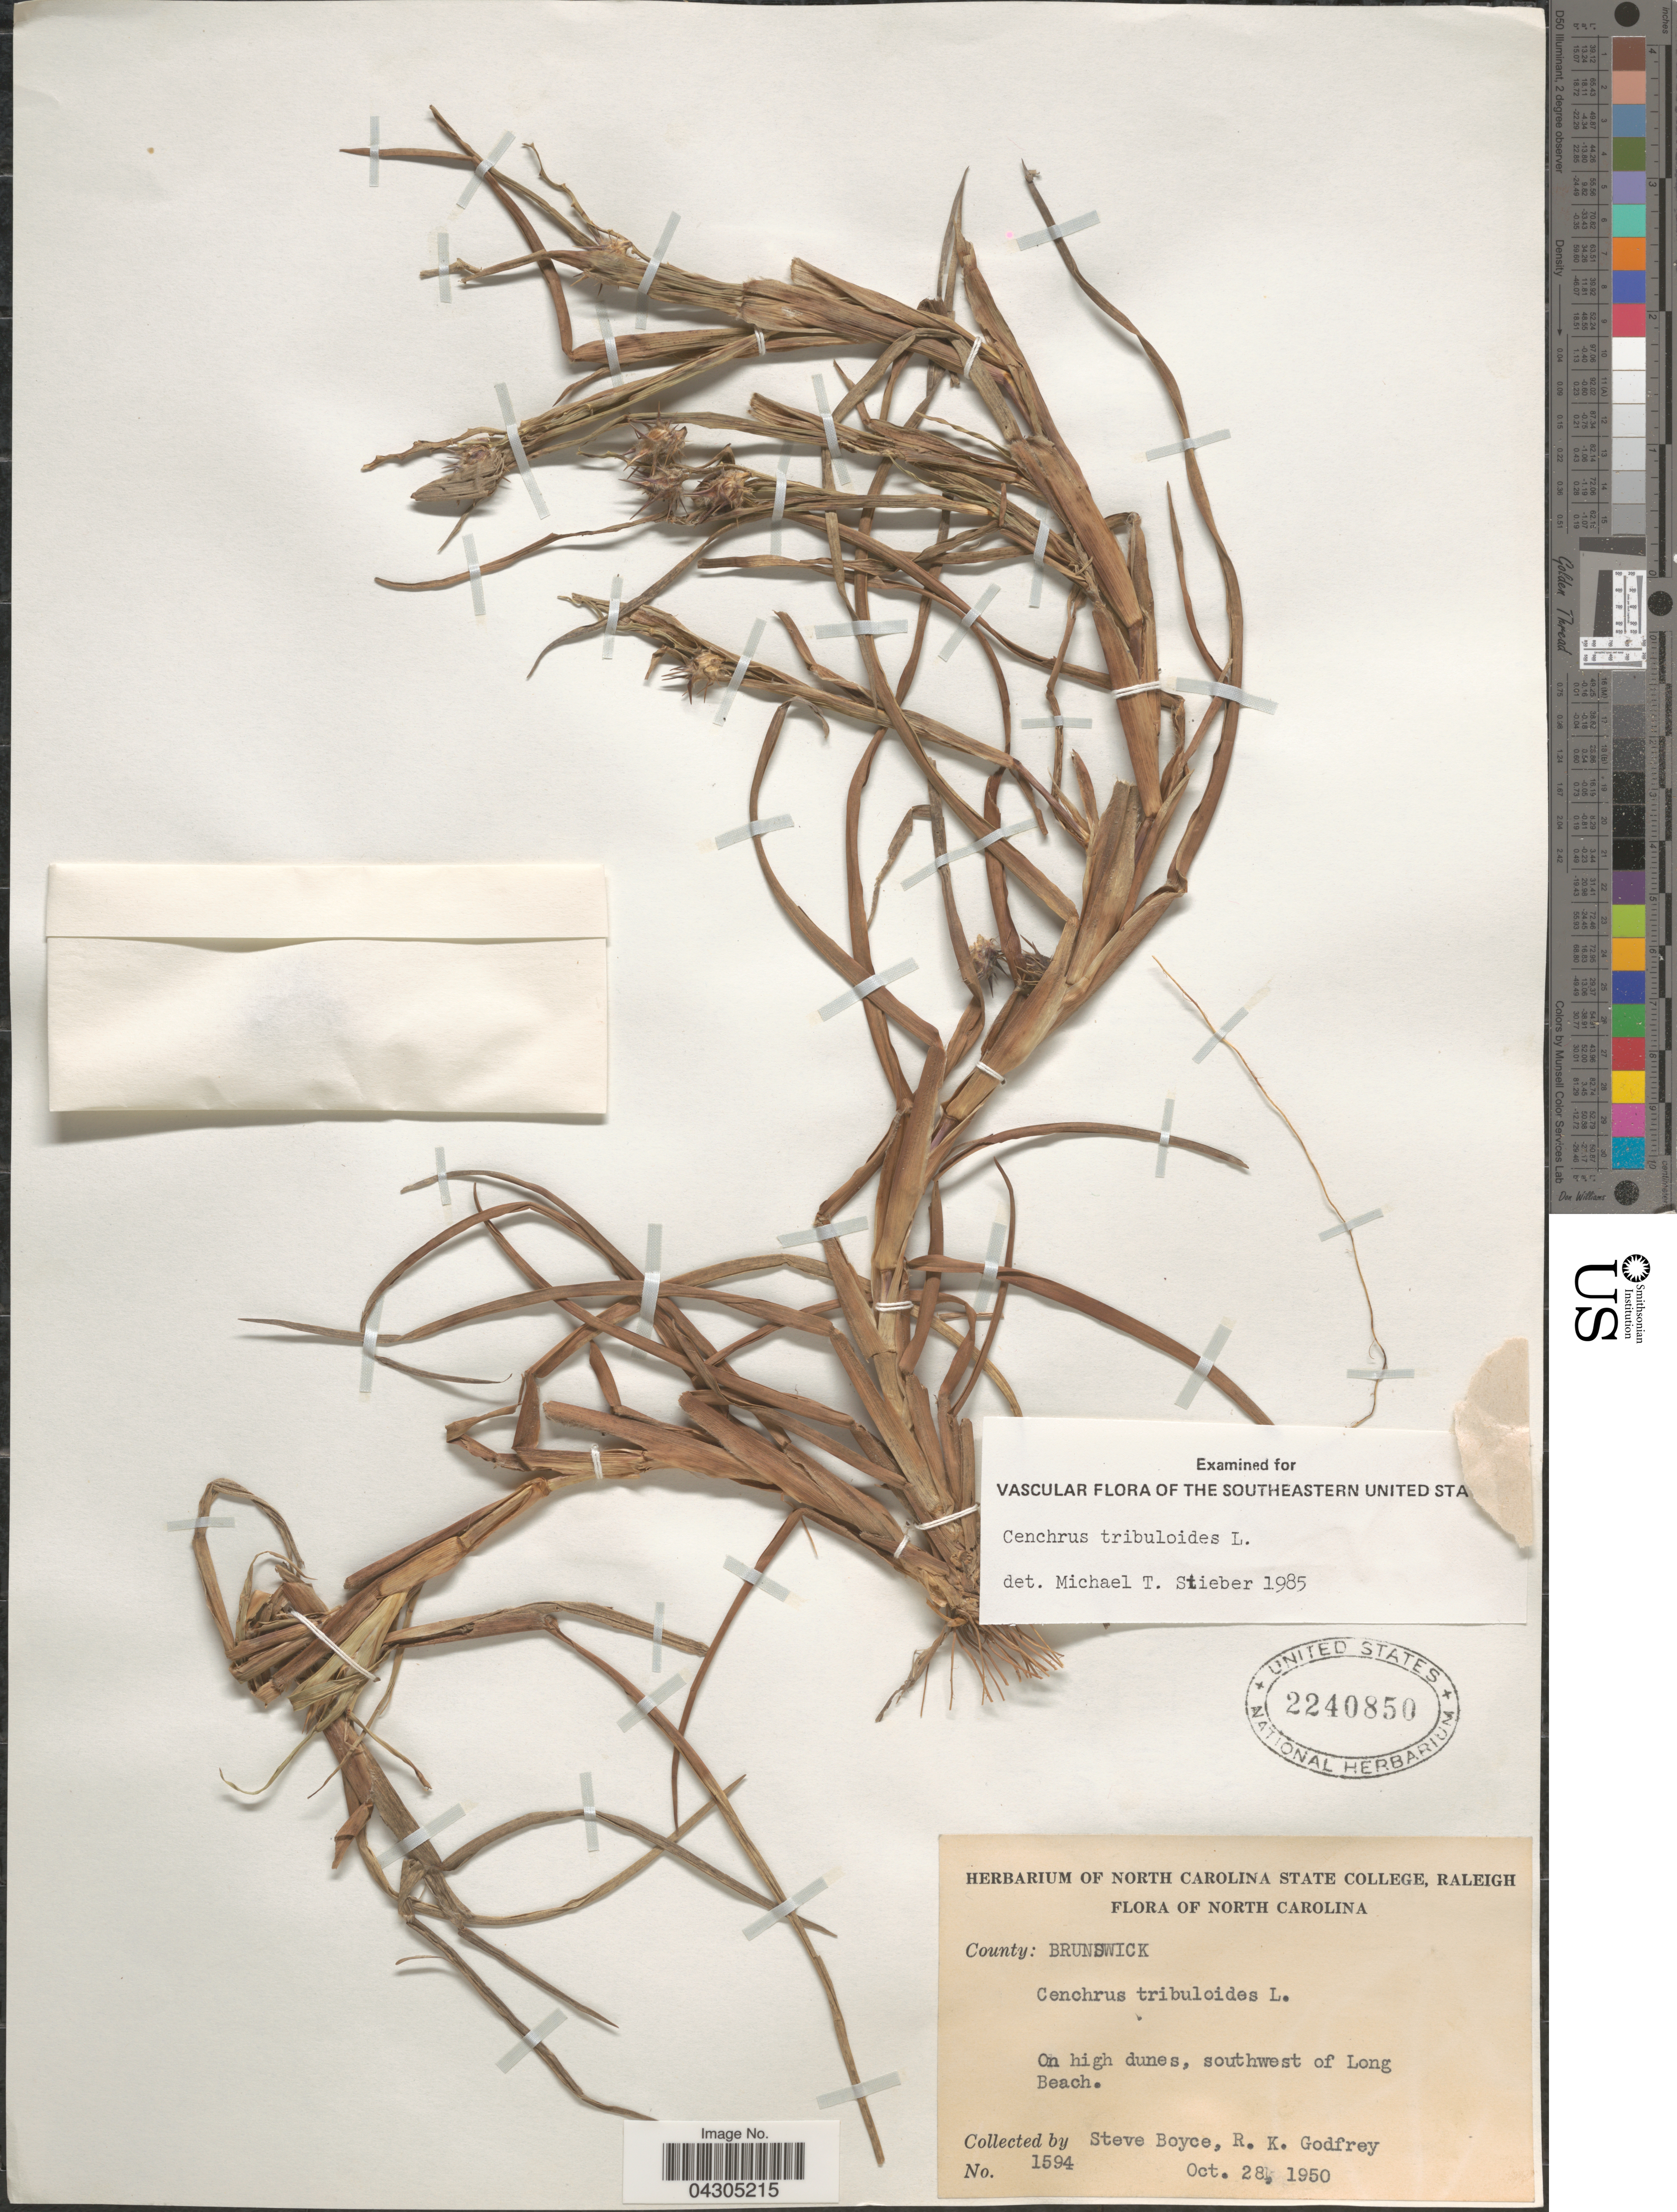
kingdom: Plantae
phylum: Tracheophyta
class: Liliopsida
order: Poales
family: Poaceae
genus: Cenchrus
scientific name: Cenchrus tribuloides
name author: L.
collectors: S. Boyce & R. K. Godfrey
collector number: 1594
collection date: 1950-10-28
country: United States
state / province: North Carolina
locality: County: Brunswick. On high dunes, southwest of Long Beach.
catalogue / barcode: US 2240850